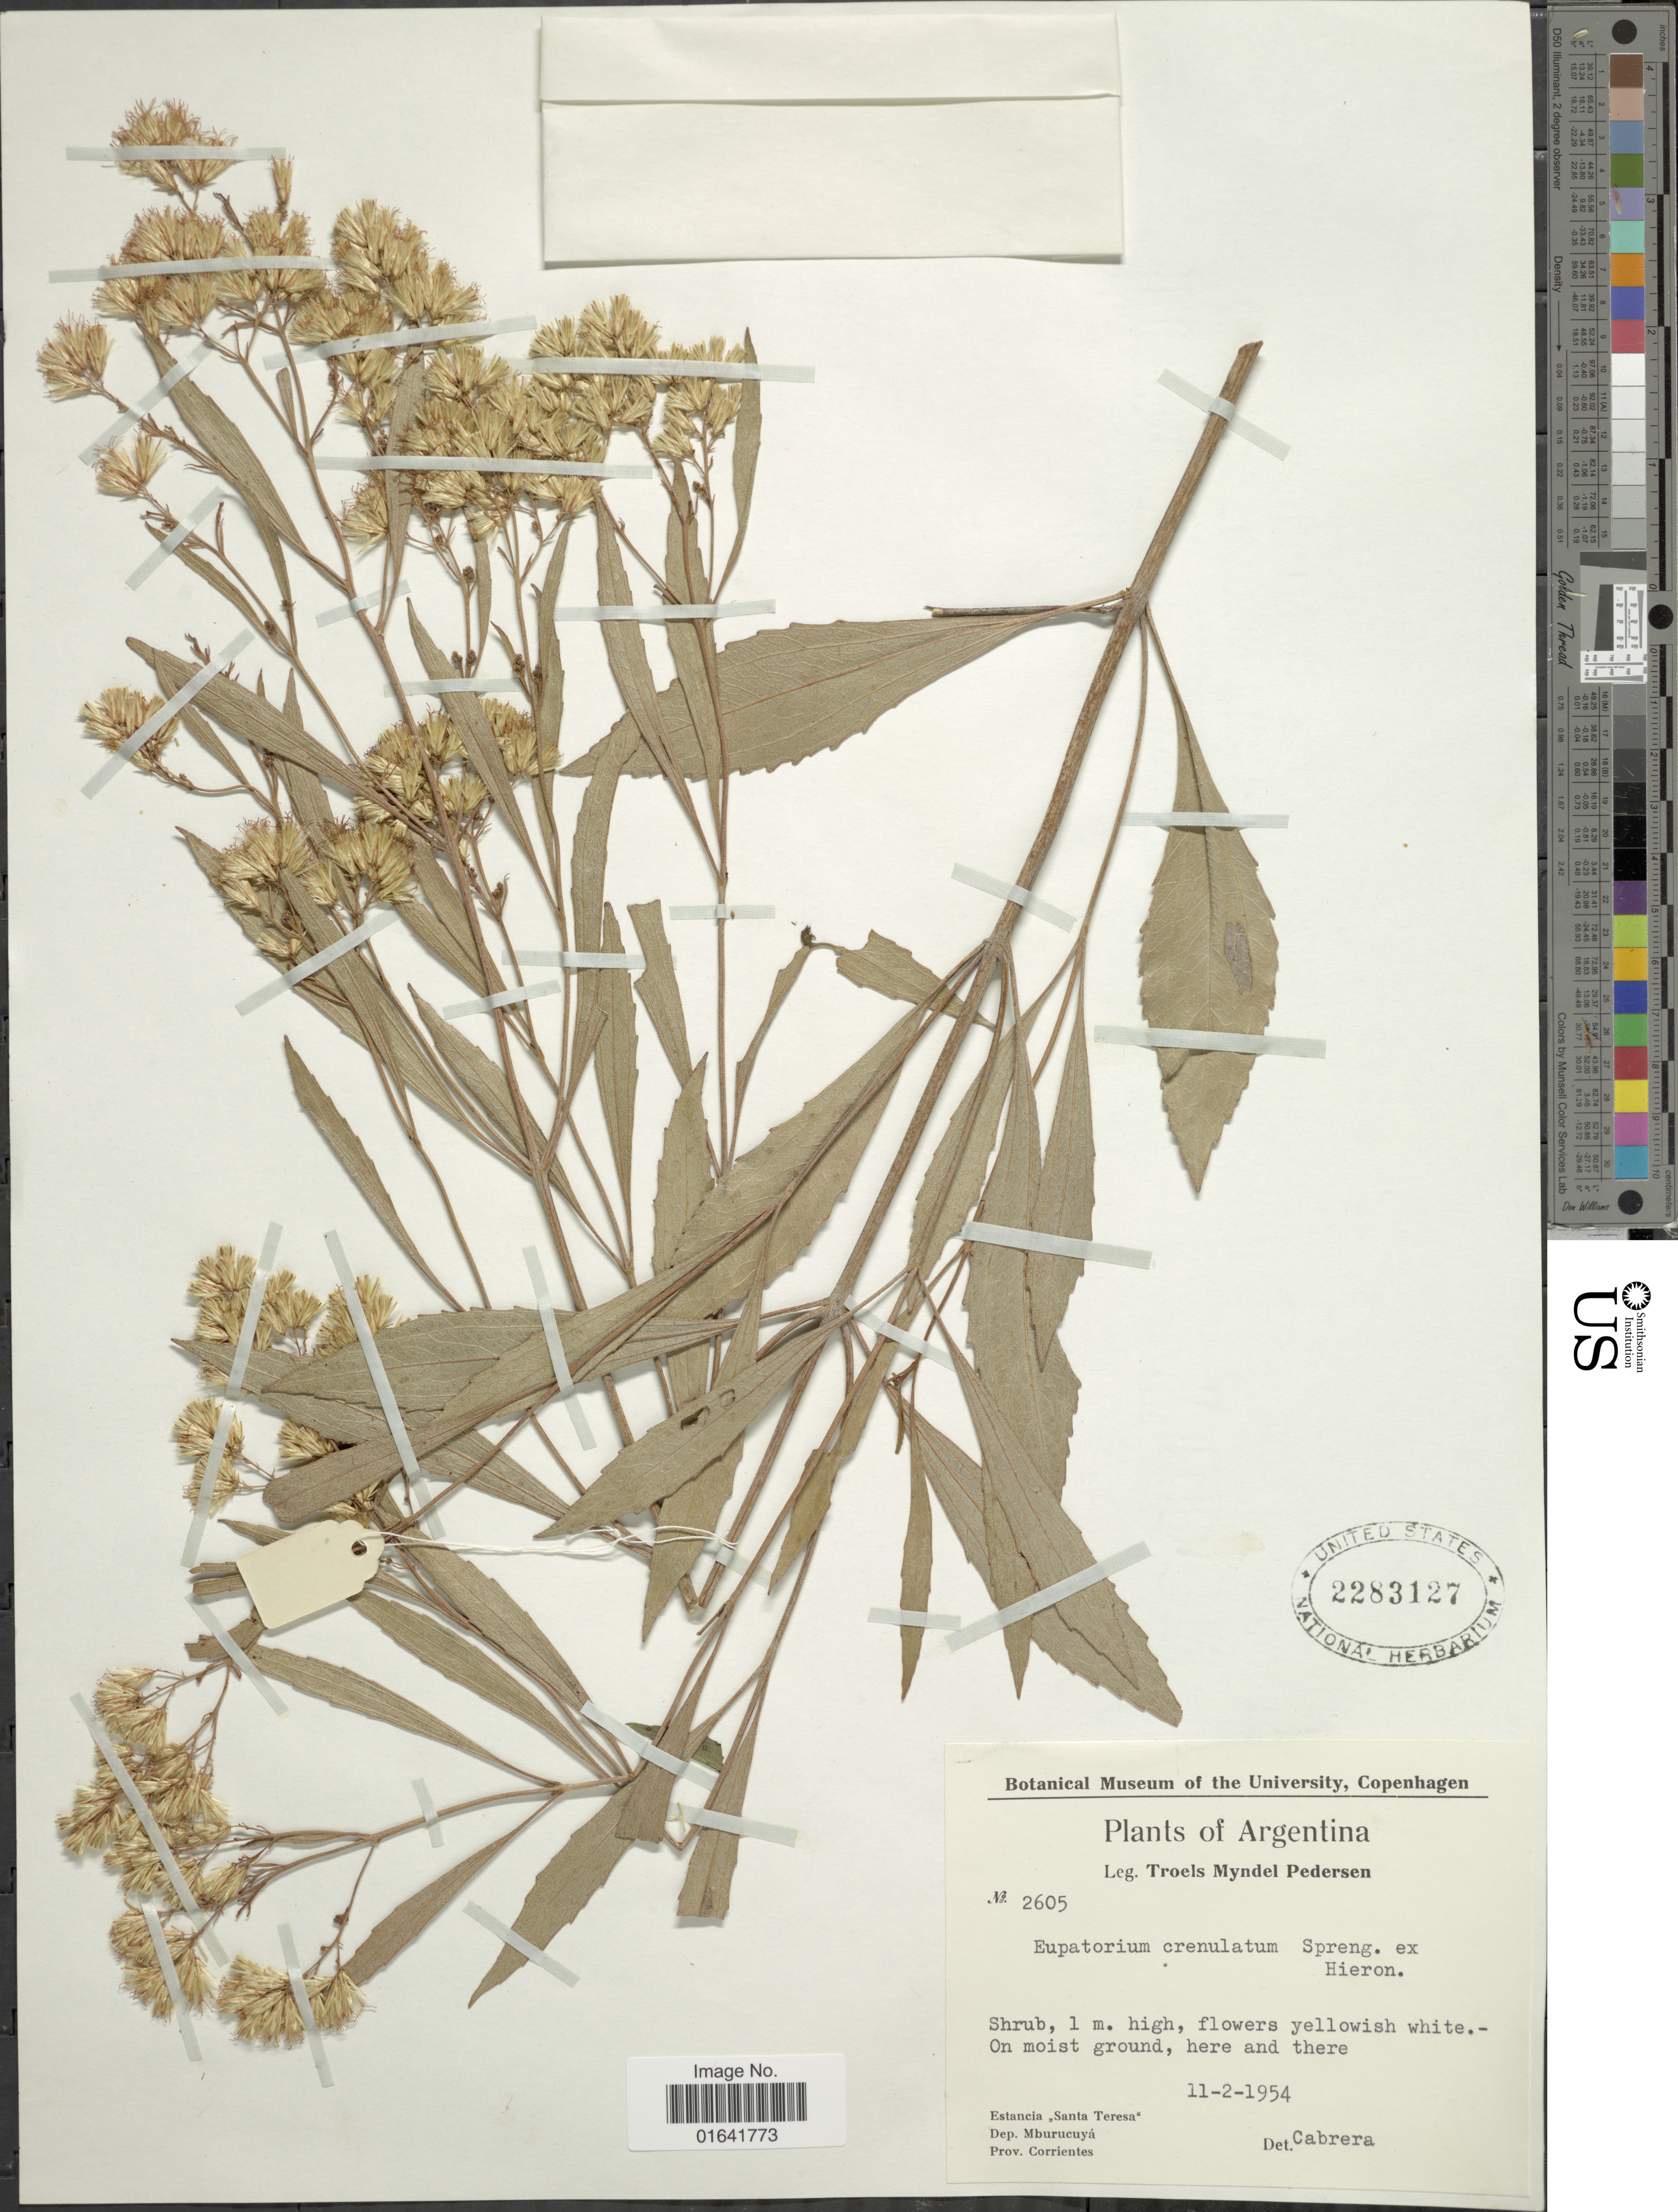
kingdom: Plantae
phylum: Tracheophyta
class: Magnoliopsida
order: Asterales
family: Asteraceae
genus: Raulinoreitzia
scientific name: Raulinoreitzia crenulata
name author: (Spreng.) R.M. King & H. Rob.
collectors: T. Pederson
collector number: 2605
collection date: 1954-02-11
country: Argentina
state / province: Corrientes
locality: Estancia "Santa Teresa", Dep. Mburucuyá.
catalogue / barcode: US 2283127